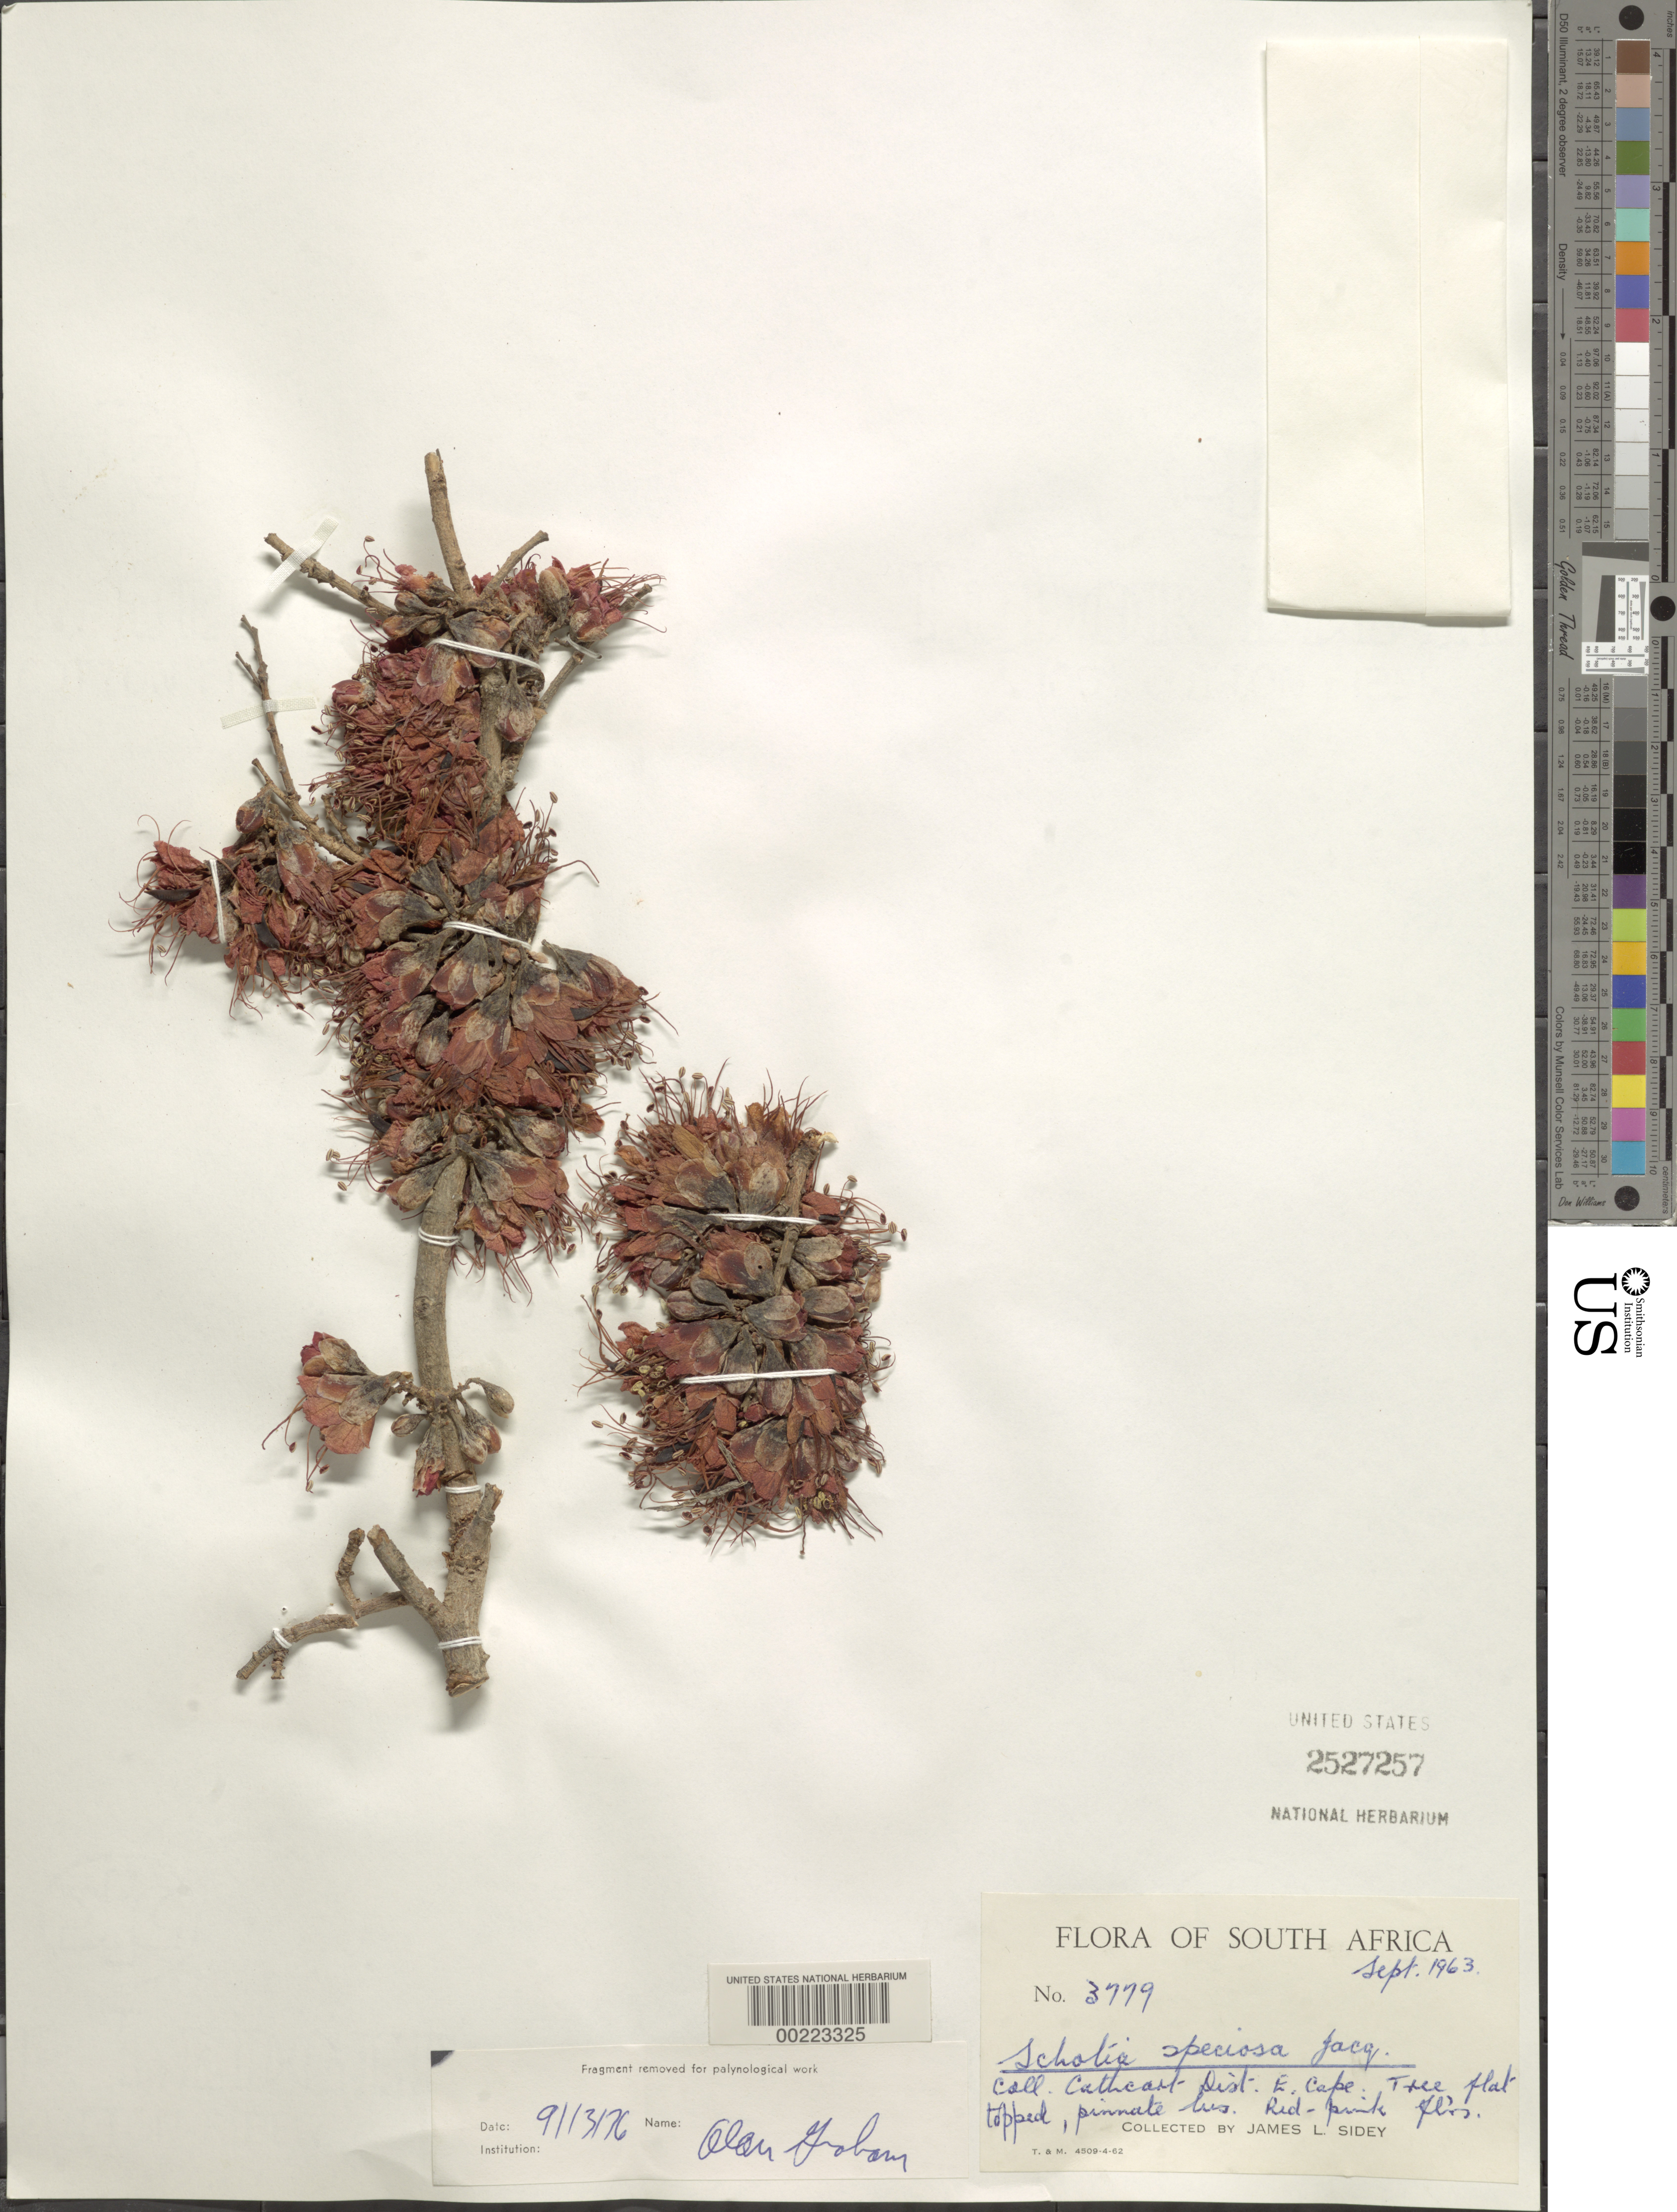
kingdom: Plantae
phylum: Tracheophyta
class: Magnoliopsida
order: Fabales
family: Fabaceae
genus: Schotia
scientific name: Schotia speciosa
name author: Jacq.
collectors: J. L. Sidey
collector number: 3779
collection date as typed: Sep 1963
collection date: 1963-09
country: South Africa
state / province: Eastern Cape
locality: Cathcart Dist.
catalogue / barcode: US 2527257